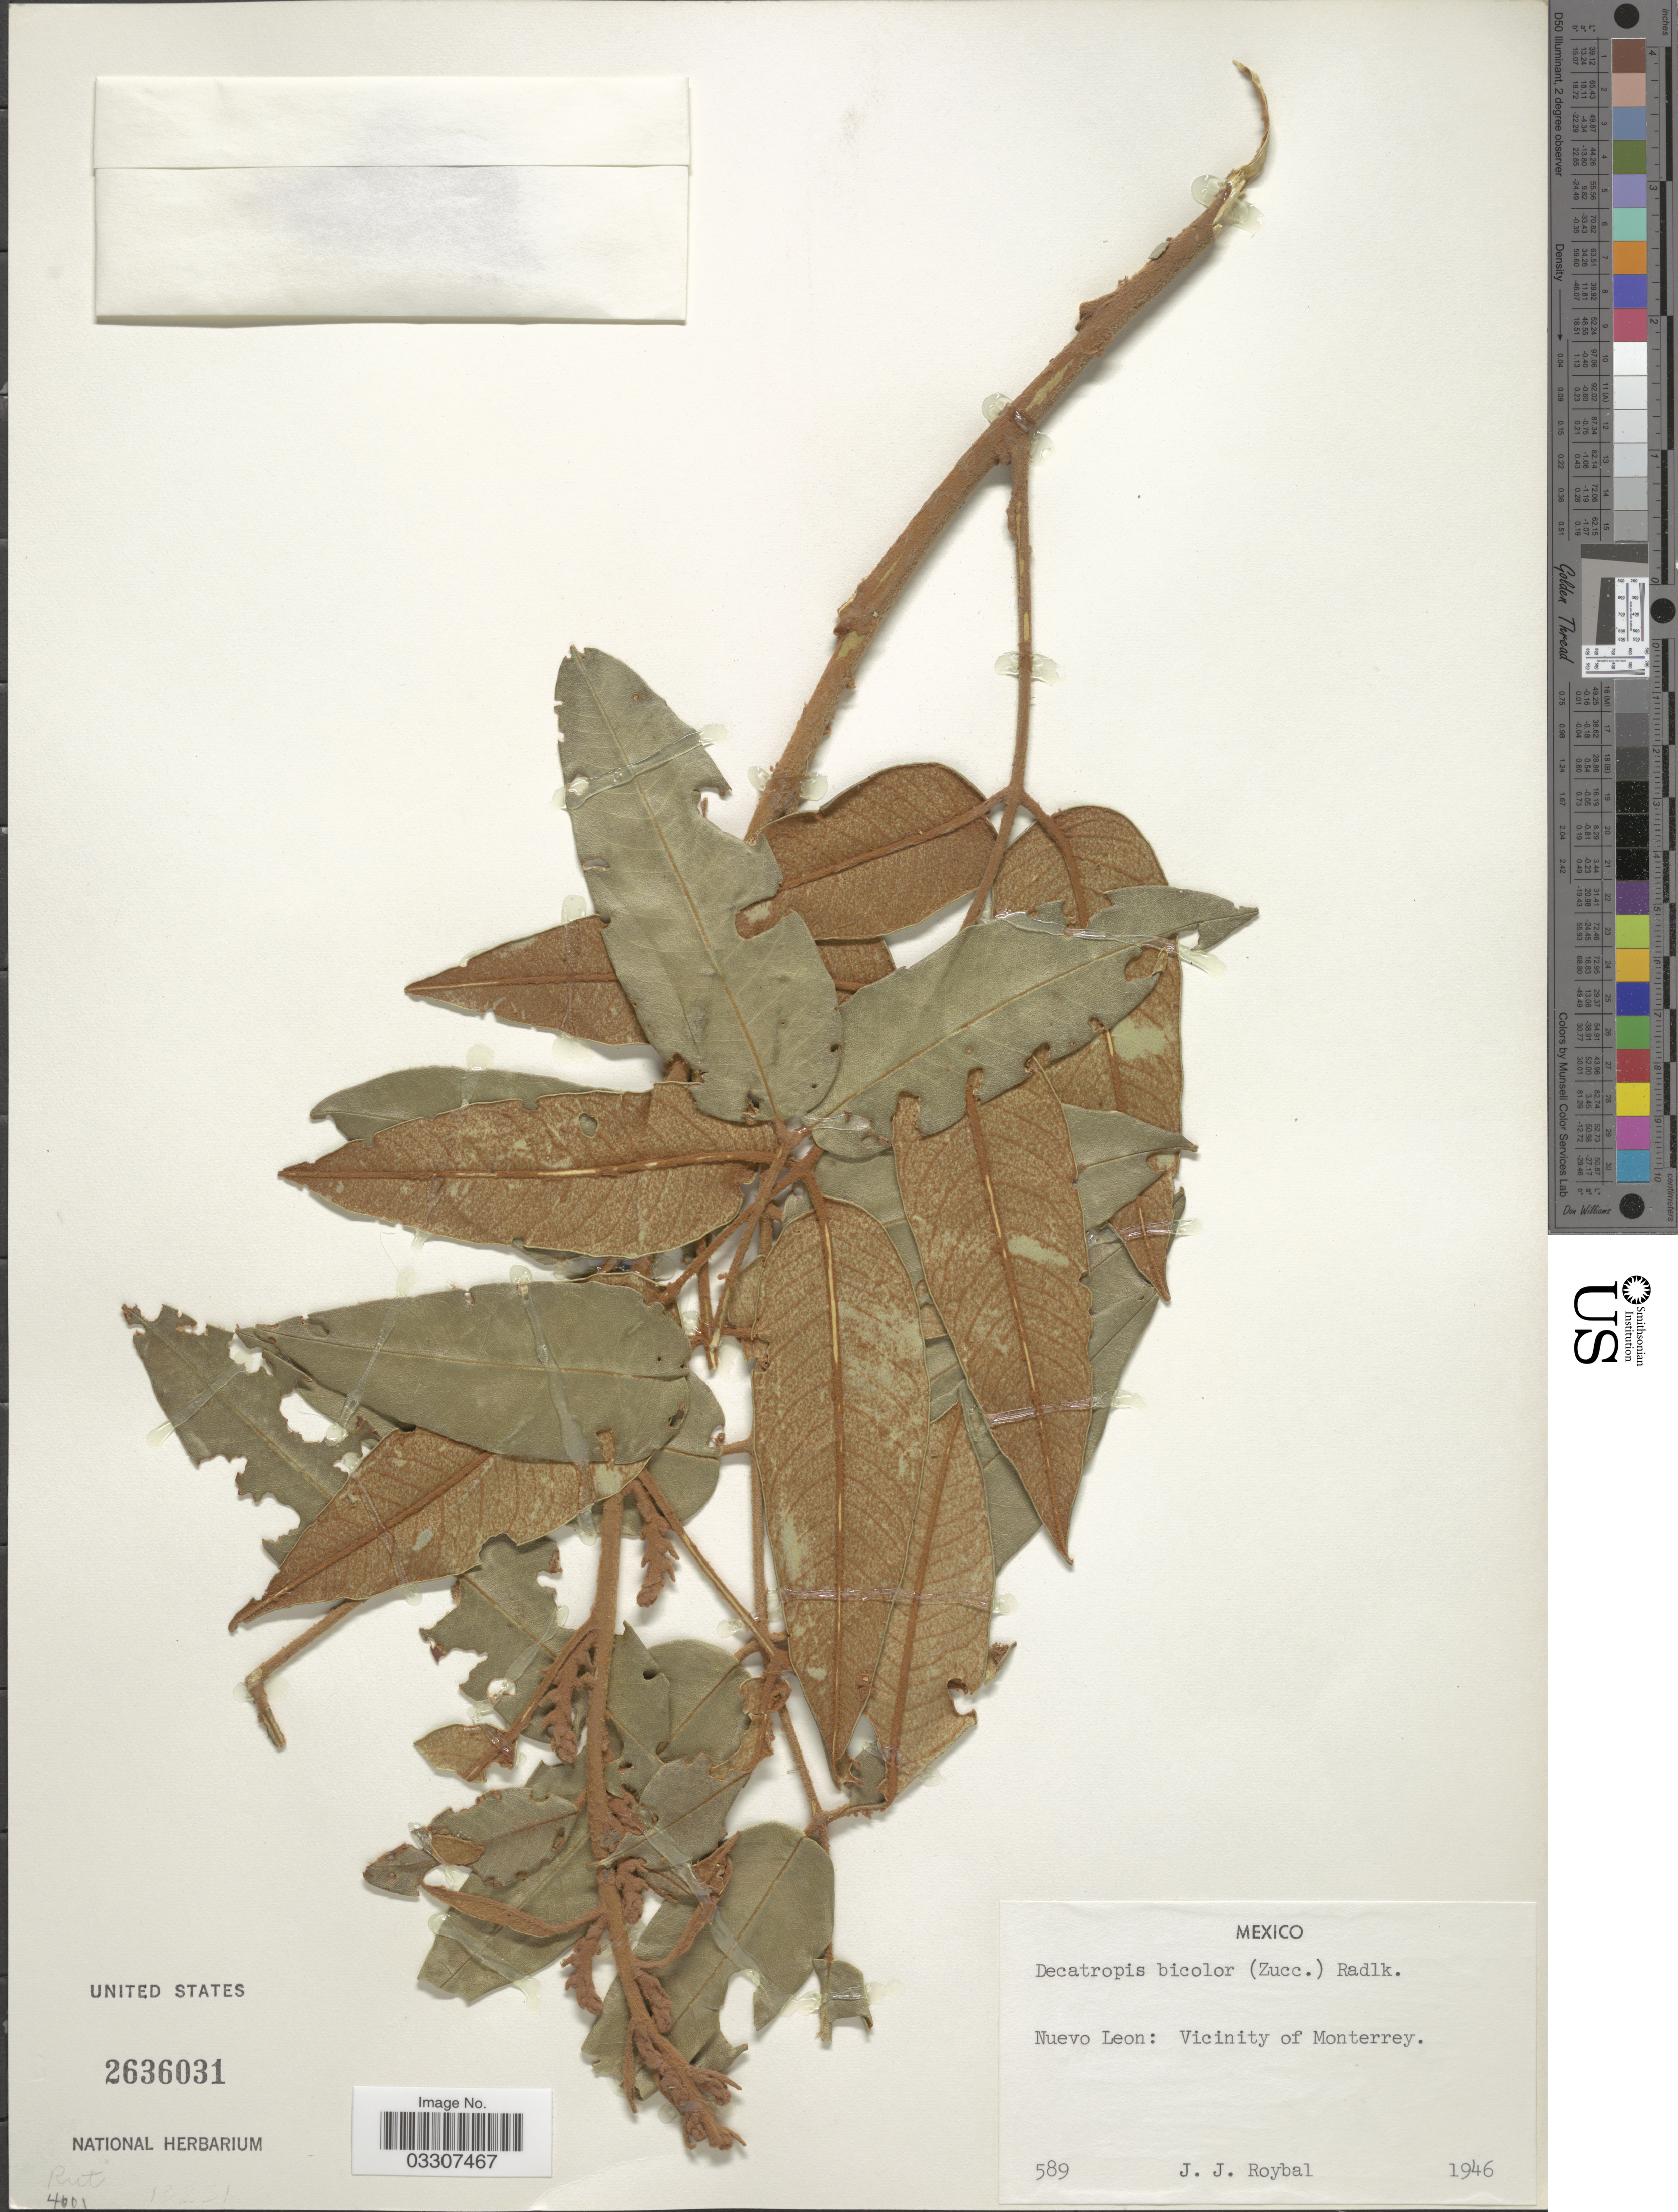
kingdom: Plantae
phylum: Tracheophyta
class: Magnoliopsida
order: Sapindales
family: Rutaceae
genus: Decatropis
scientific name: Decatropis bicolor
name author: (Zucc.) Radlk.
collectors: J. J. Roybal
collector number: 589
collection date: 1946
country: Mexico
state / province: Nuevo León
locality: Vicinity of Monterrey.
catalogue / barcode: US 2636031